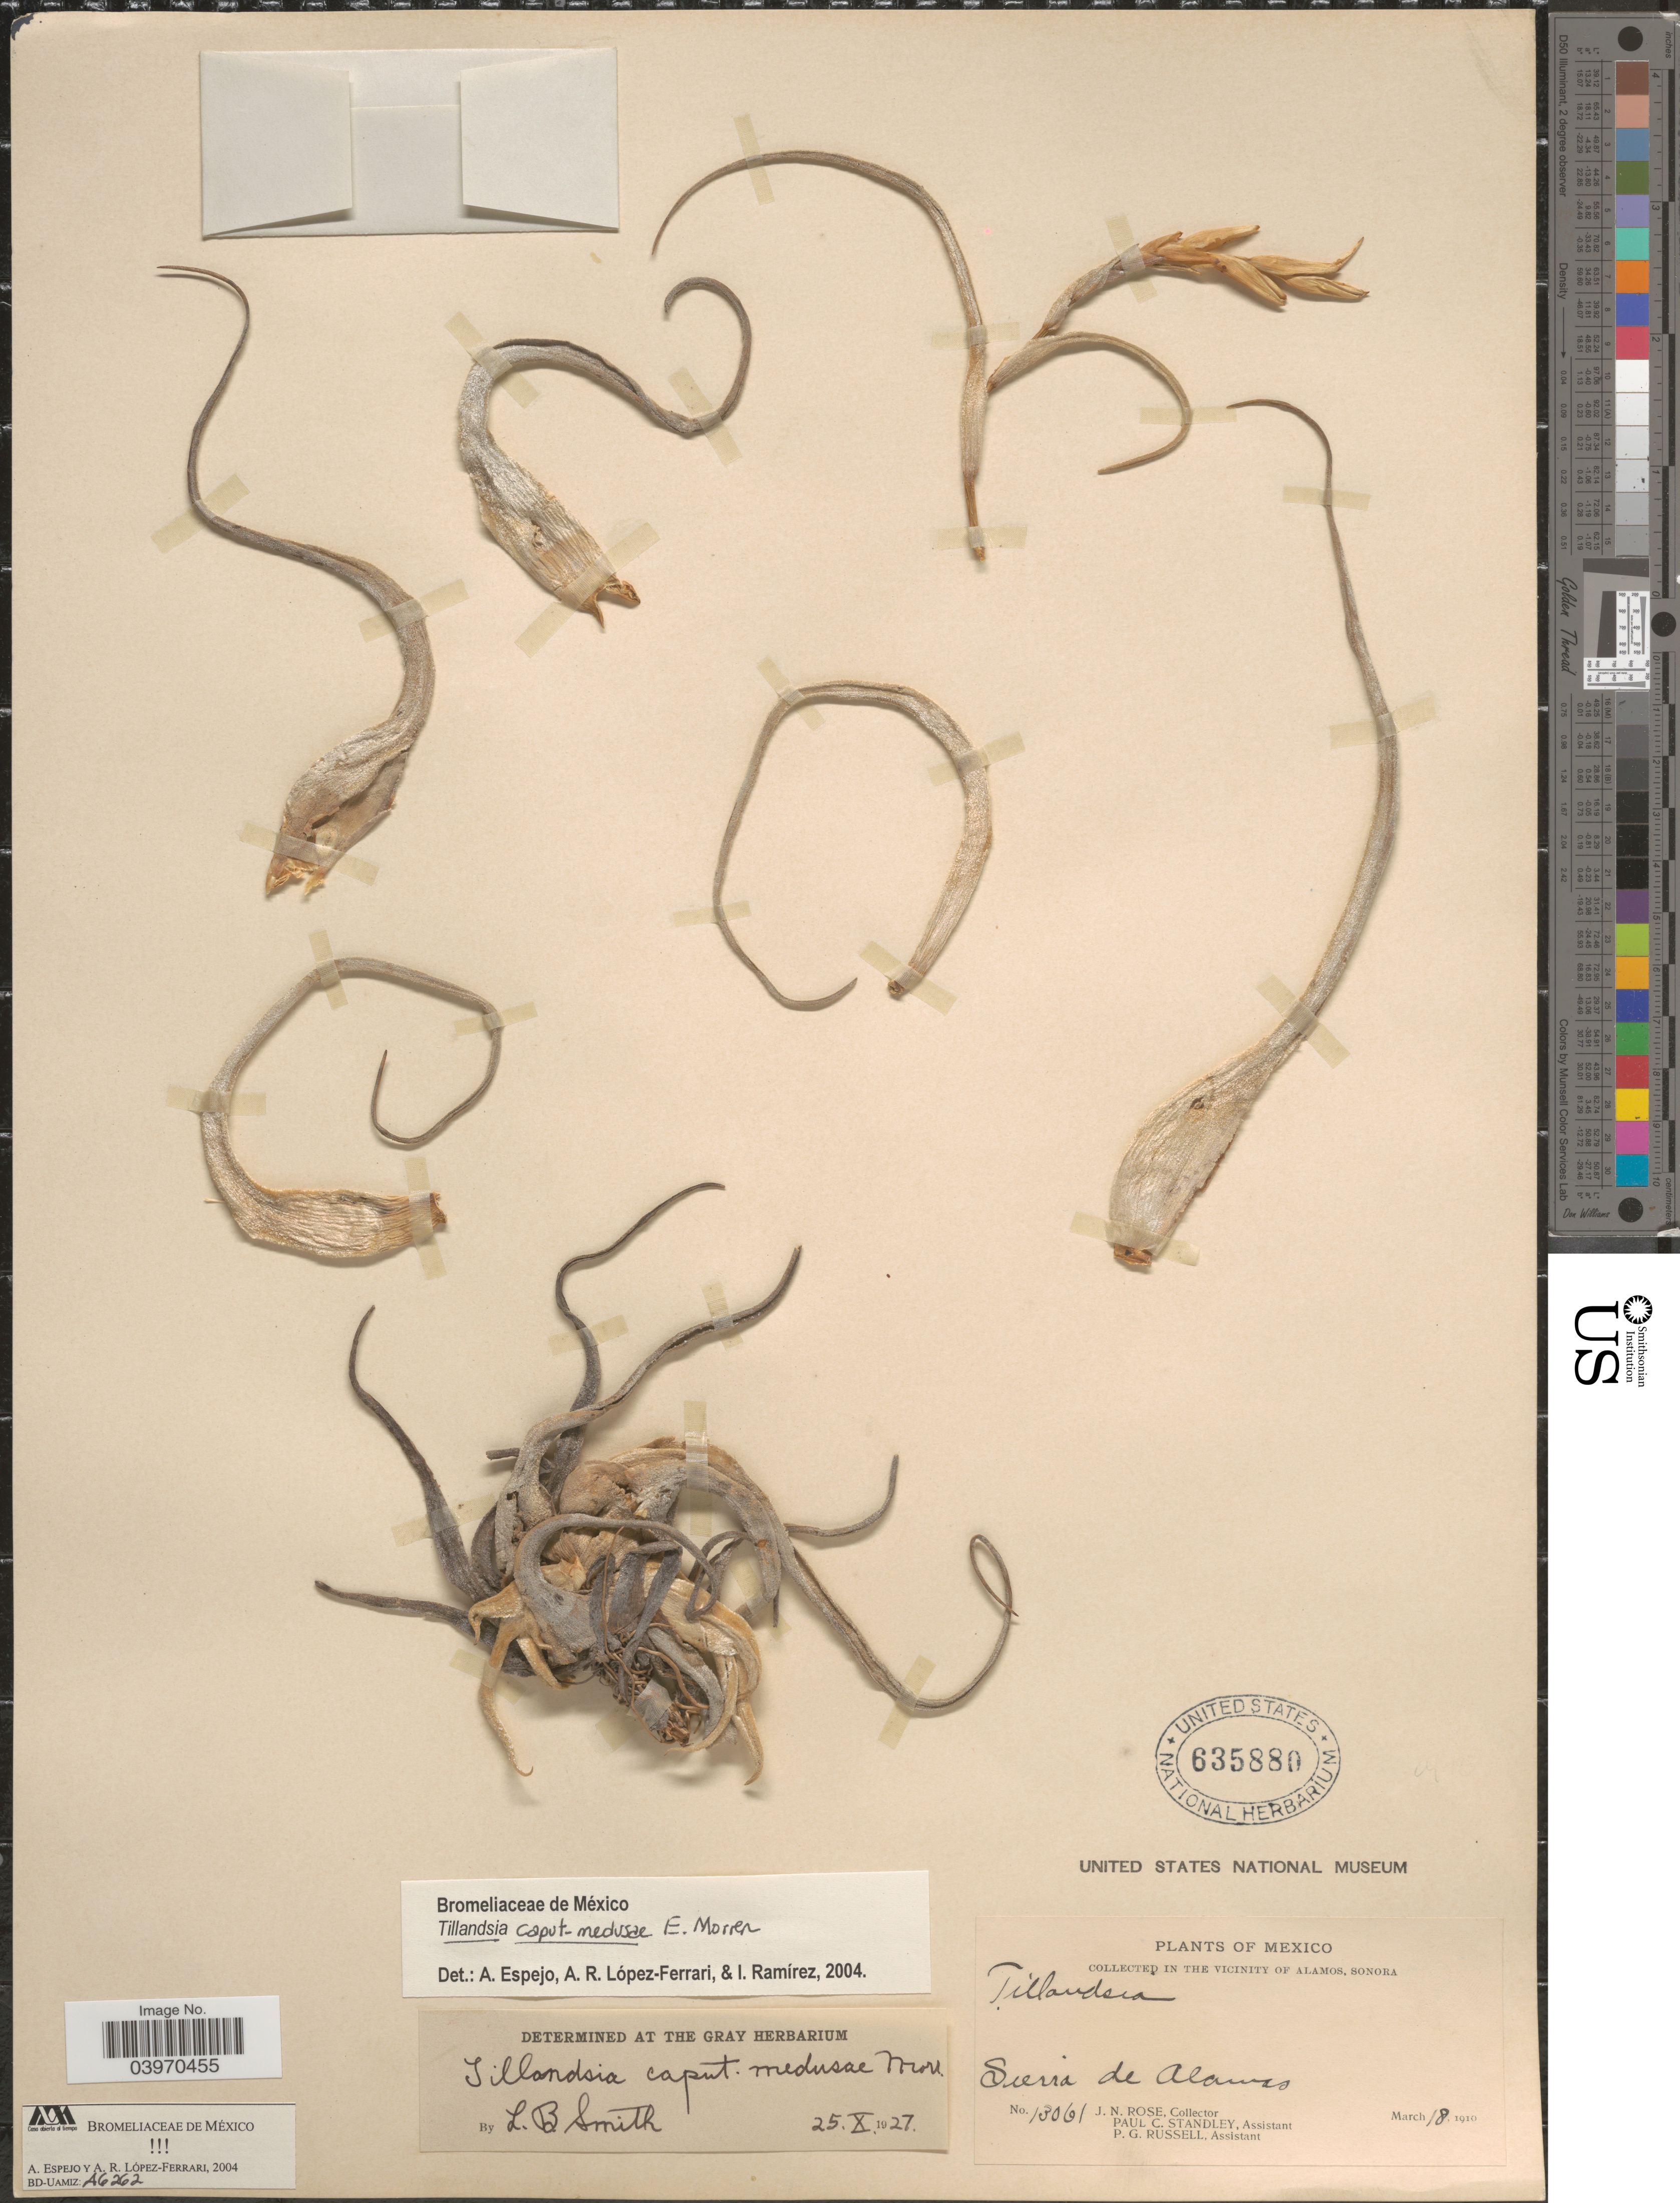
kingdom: Plantae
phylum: Tracheophyta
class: Liliopsida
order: Poales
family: Bromeliaceae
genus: Tillandsia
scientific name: Tillandsia caput-medusae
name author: É. Morren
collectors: J. N. Rose, P. C. Standley & P. G. Russell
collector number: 13061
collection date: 1910-03-18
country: Mexico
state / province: Sonora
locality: In the vicinity of Alamos. Sierra de Alamos.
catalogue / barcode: US 635880